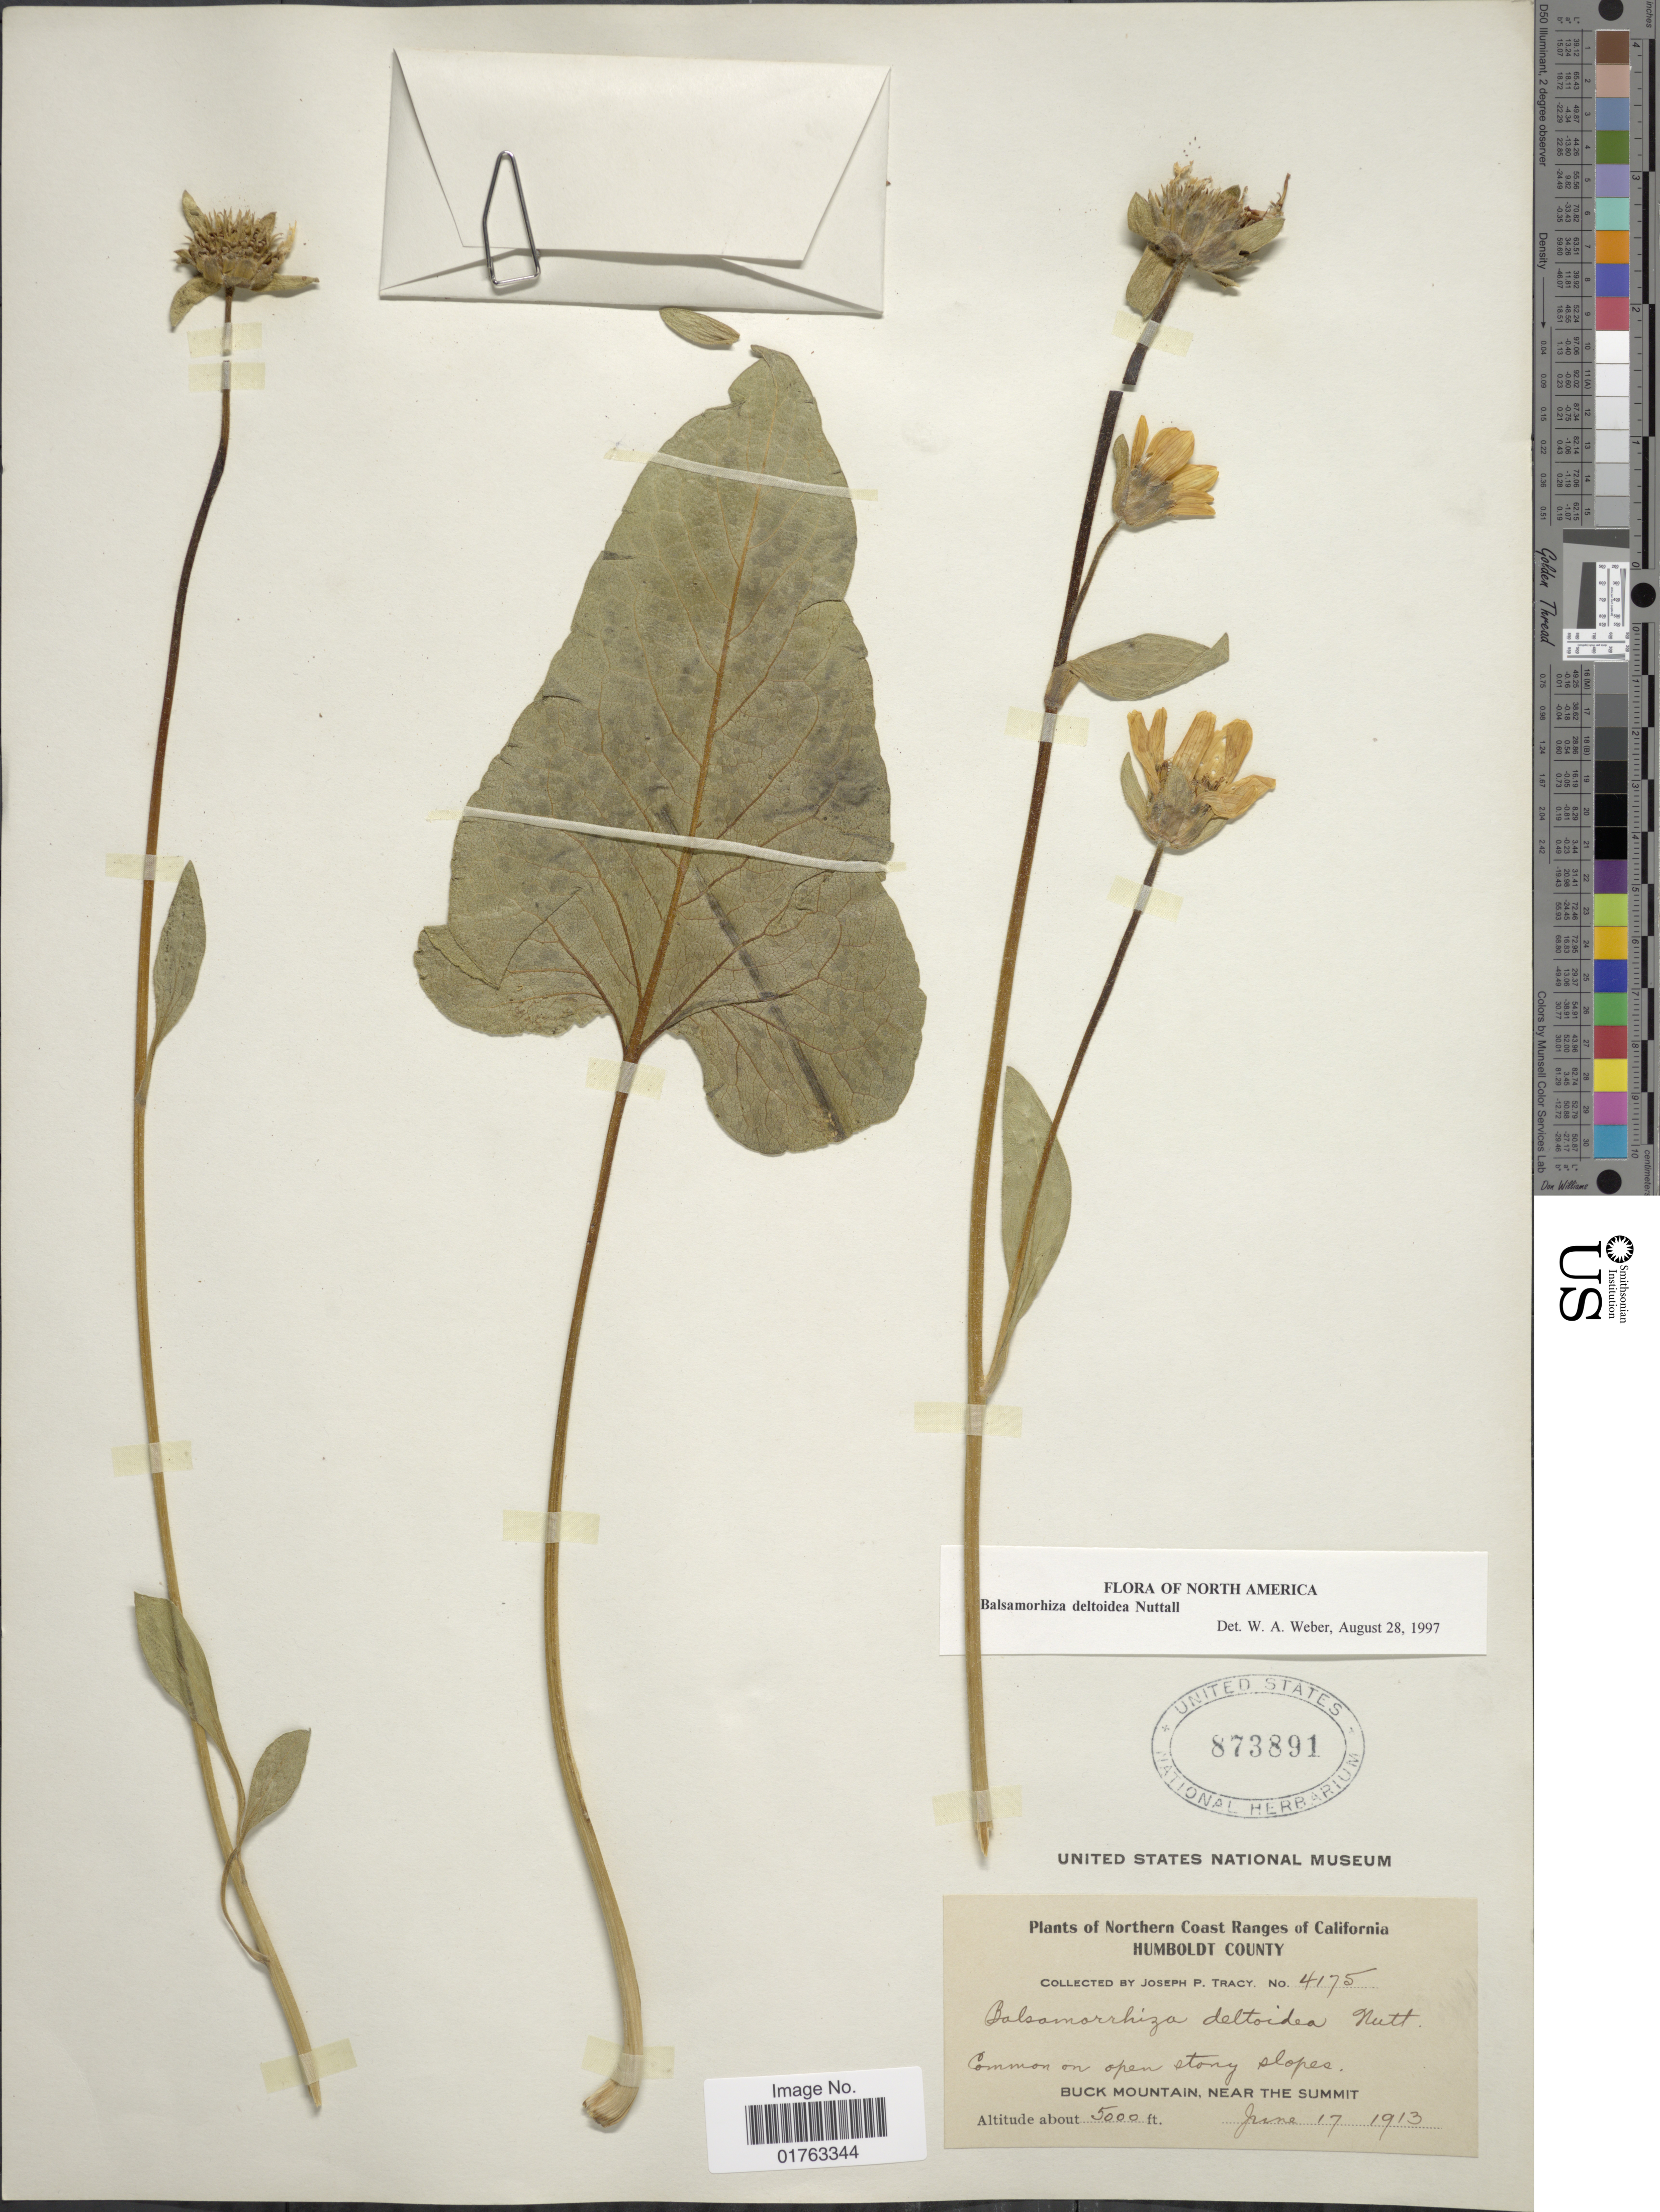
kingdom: Plantae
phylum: Tracheophyta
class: Magnoliopsida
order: Asterales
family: Asteraceae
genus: Balsamorhiza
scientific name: Balsamorhiza deltoidea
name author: Nutt.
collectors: J. Tracy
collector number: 4175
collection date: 1913-06-17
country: United States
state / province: California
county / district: Humboldt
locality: Northern Coast ranges of California. Buck Mountain Near the summit. Humboldt County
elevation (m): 1524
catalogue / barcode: US 873891